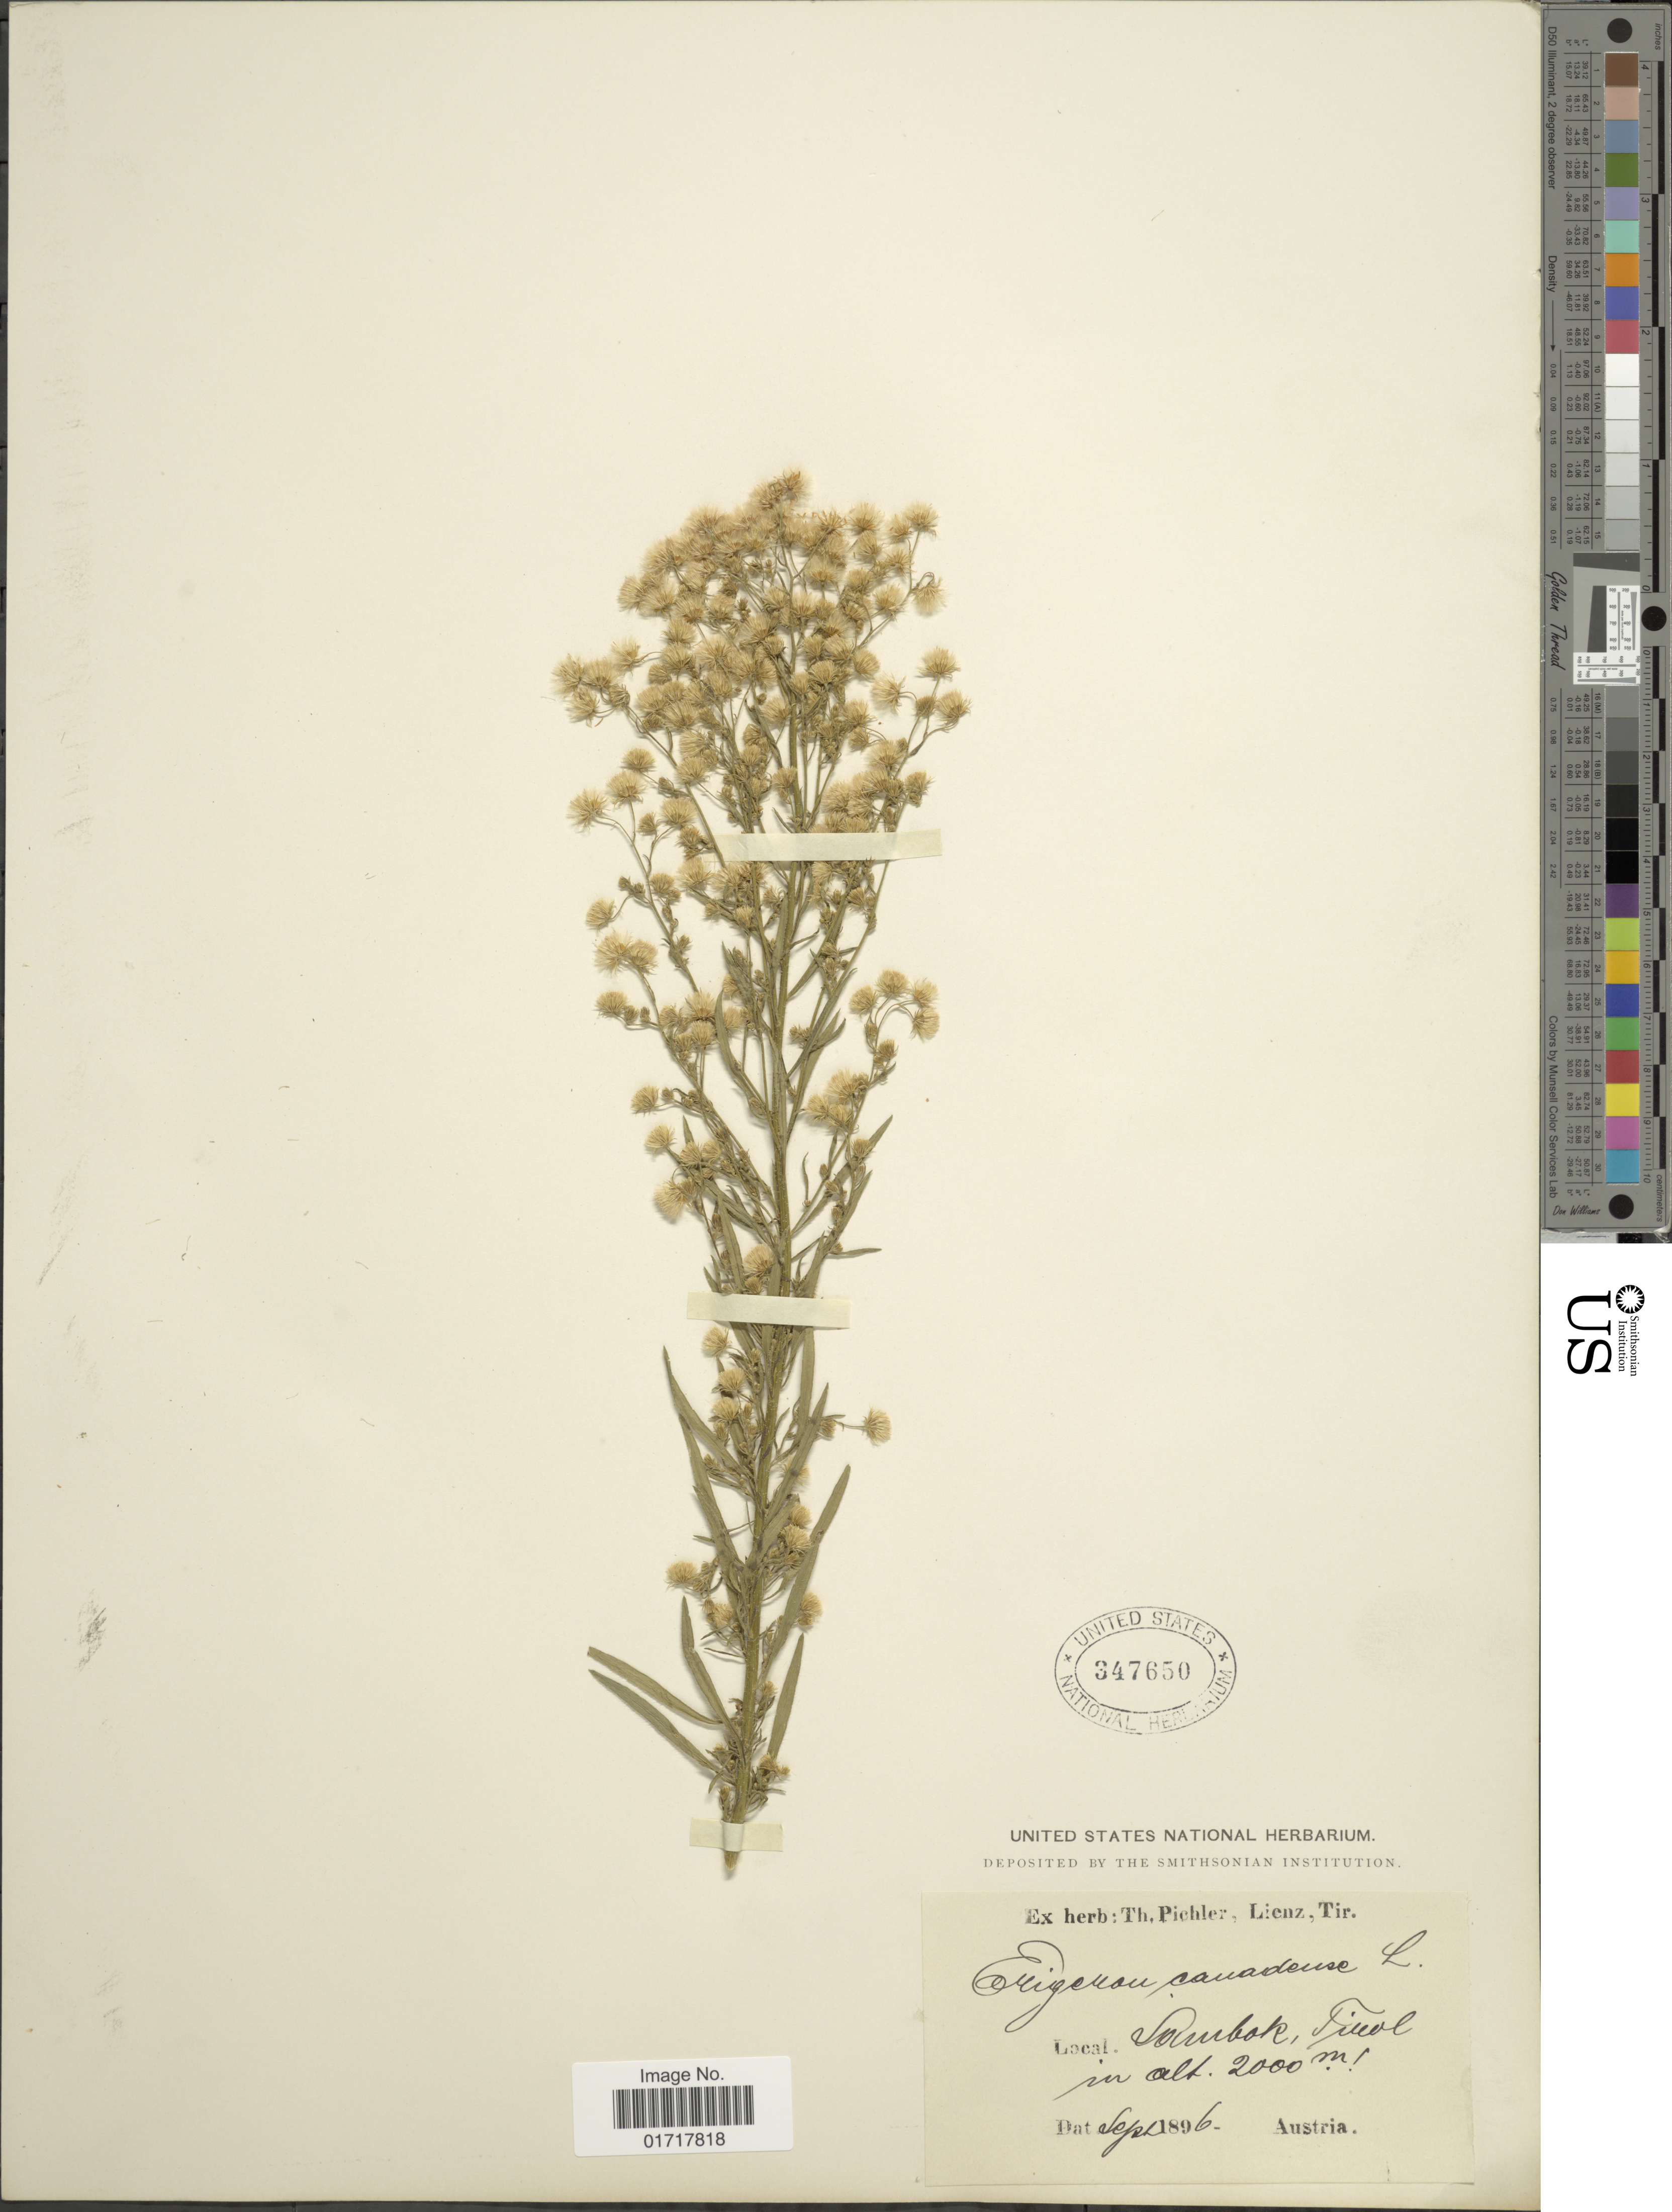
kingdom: Plantae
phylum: Tracheophyta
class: Magnoliopsida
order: Asterales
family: Asteraceae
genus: Conyza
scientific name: Conyza canadensis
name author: (L.) Cronq.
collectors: ex herb. T. Pichler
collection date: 1896-09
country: Austria / Italy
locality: Sambor, Tirol. [interpreted]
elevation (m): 2000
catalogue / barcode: US 347650